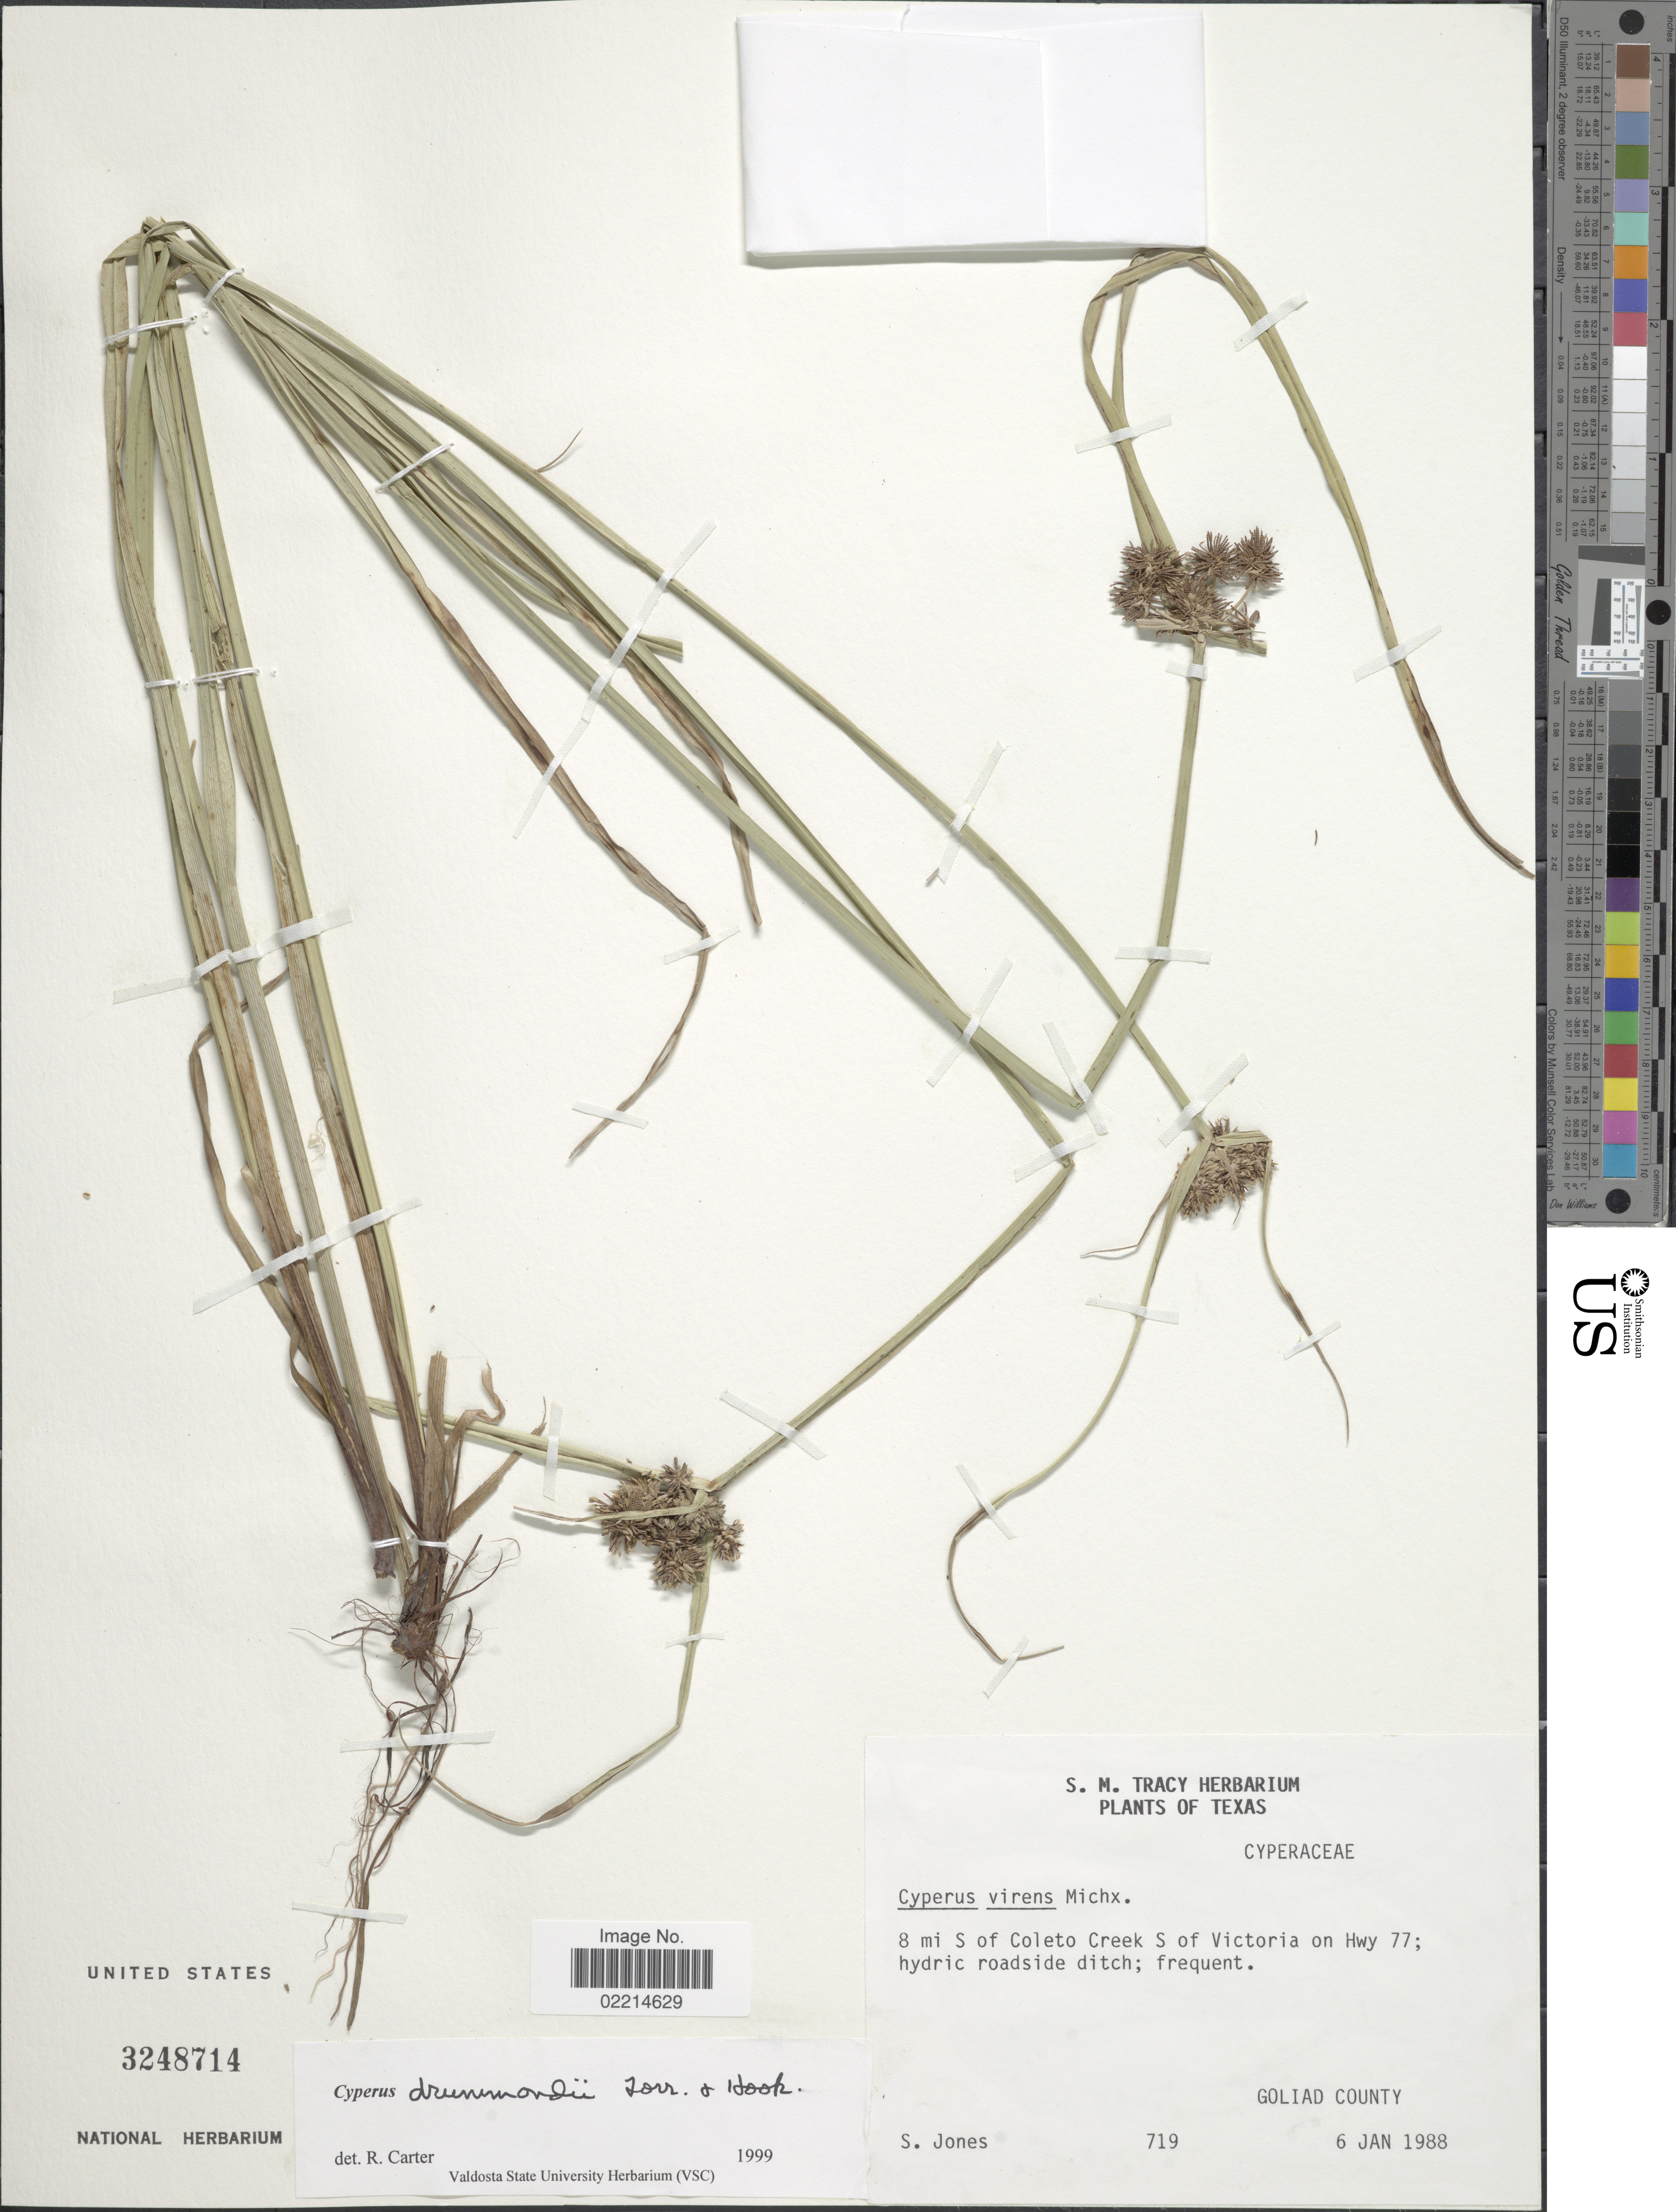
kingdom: Plantae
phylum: Tracheophyta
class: Liliopsida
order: Poales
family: Cyperaceae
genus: Cyperus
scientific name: Cyperus drummondii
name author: Torr. & Hook.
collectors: S. Jones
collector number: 719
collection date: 1988-01-06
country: United States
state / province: Texas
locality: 8 mi S of Coleto Creek S of Victoria on Hwy 77. Goliad County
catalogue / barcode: US 3248714